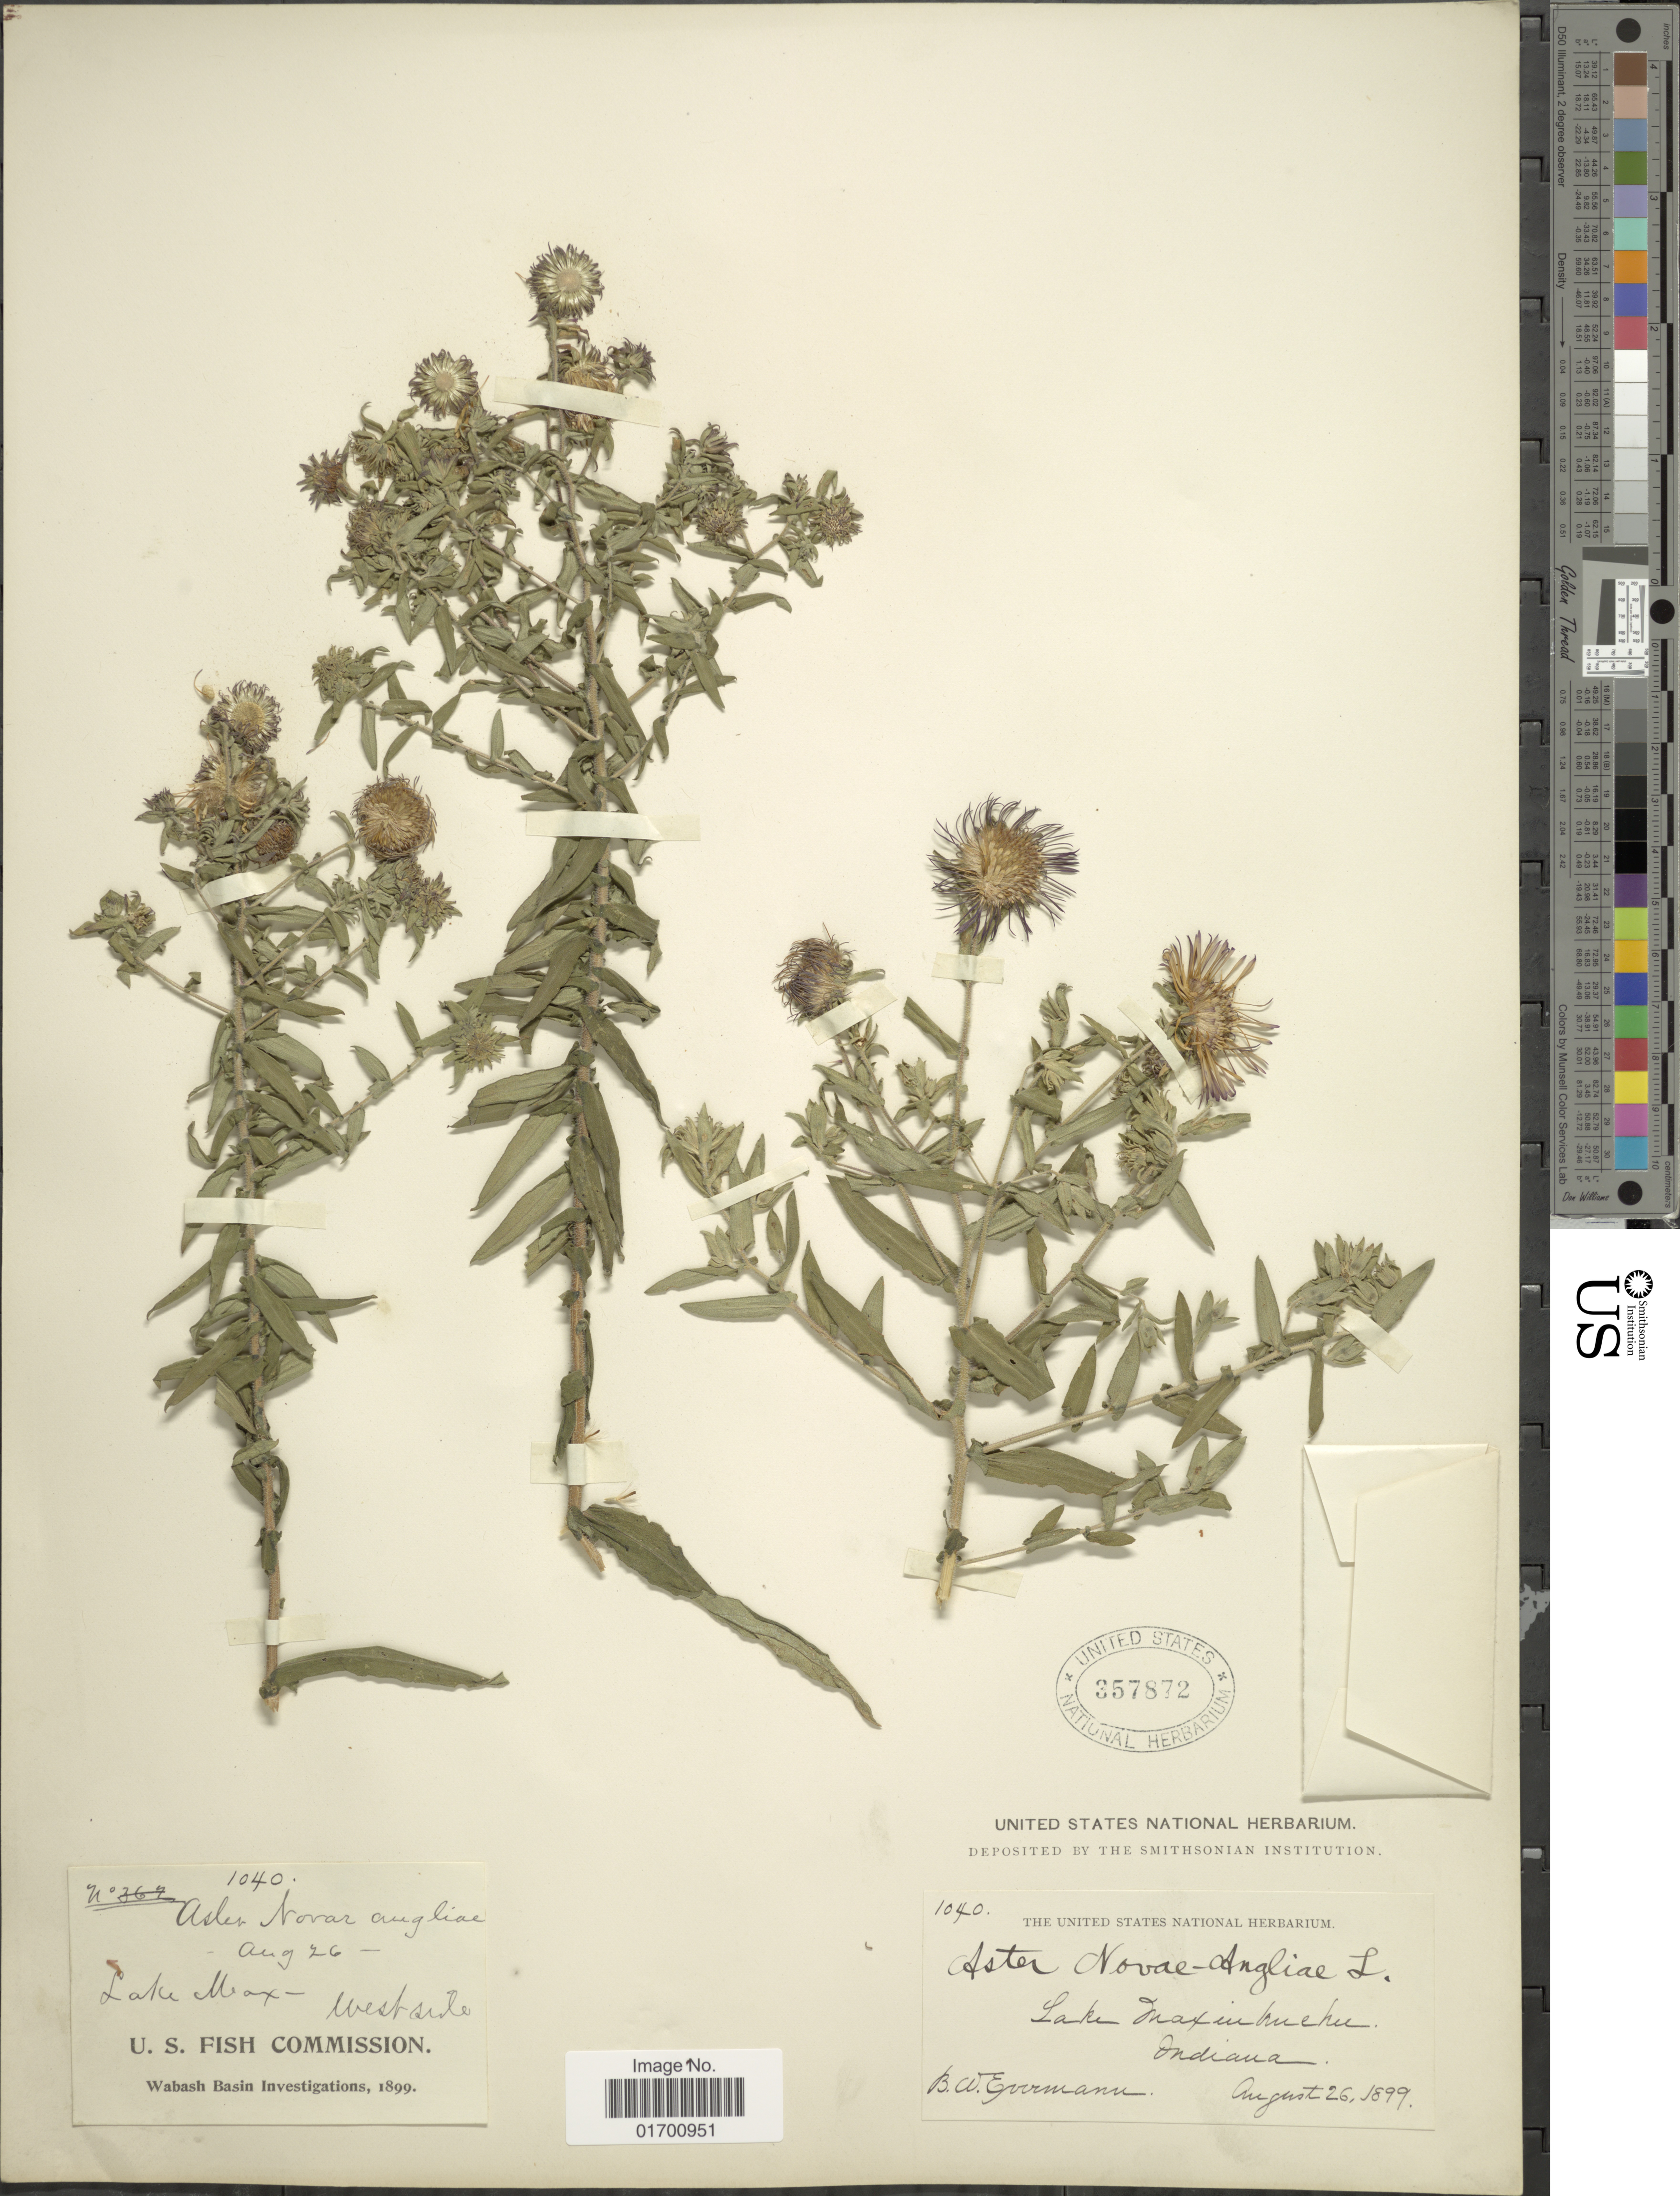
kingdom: Plantae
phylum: Tracheophyta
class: Magnoliopsida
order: Asterales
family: Asteraceae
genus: Symphyotrichum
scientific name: Symphyotrichum novae-angliae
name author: (L.) G.L. Nesom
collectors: B. W. Evermann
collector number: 1040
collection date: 1899-08-26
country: United States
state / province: Indiana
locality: Lake Maxinkuckee. Westside.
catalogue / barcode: US 357872